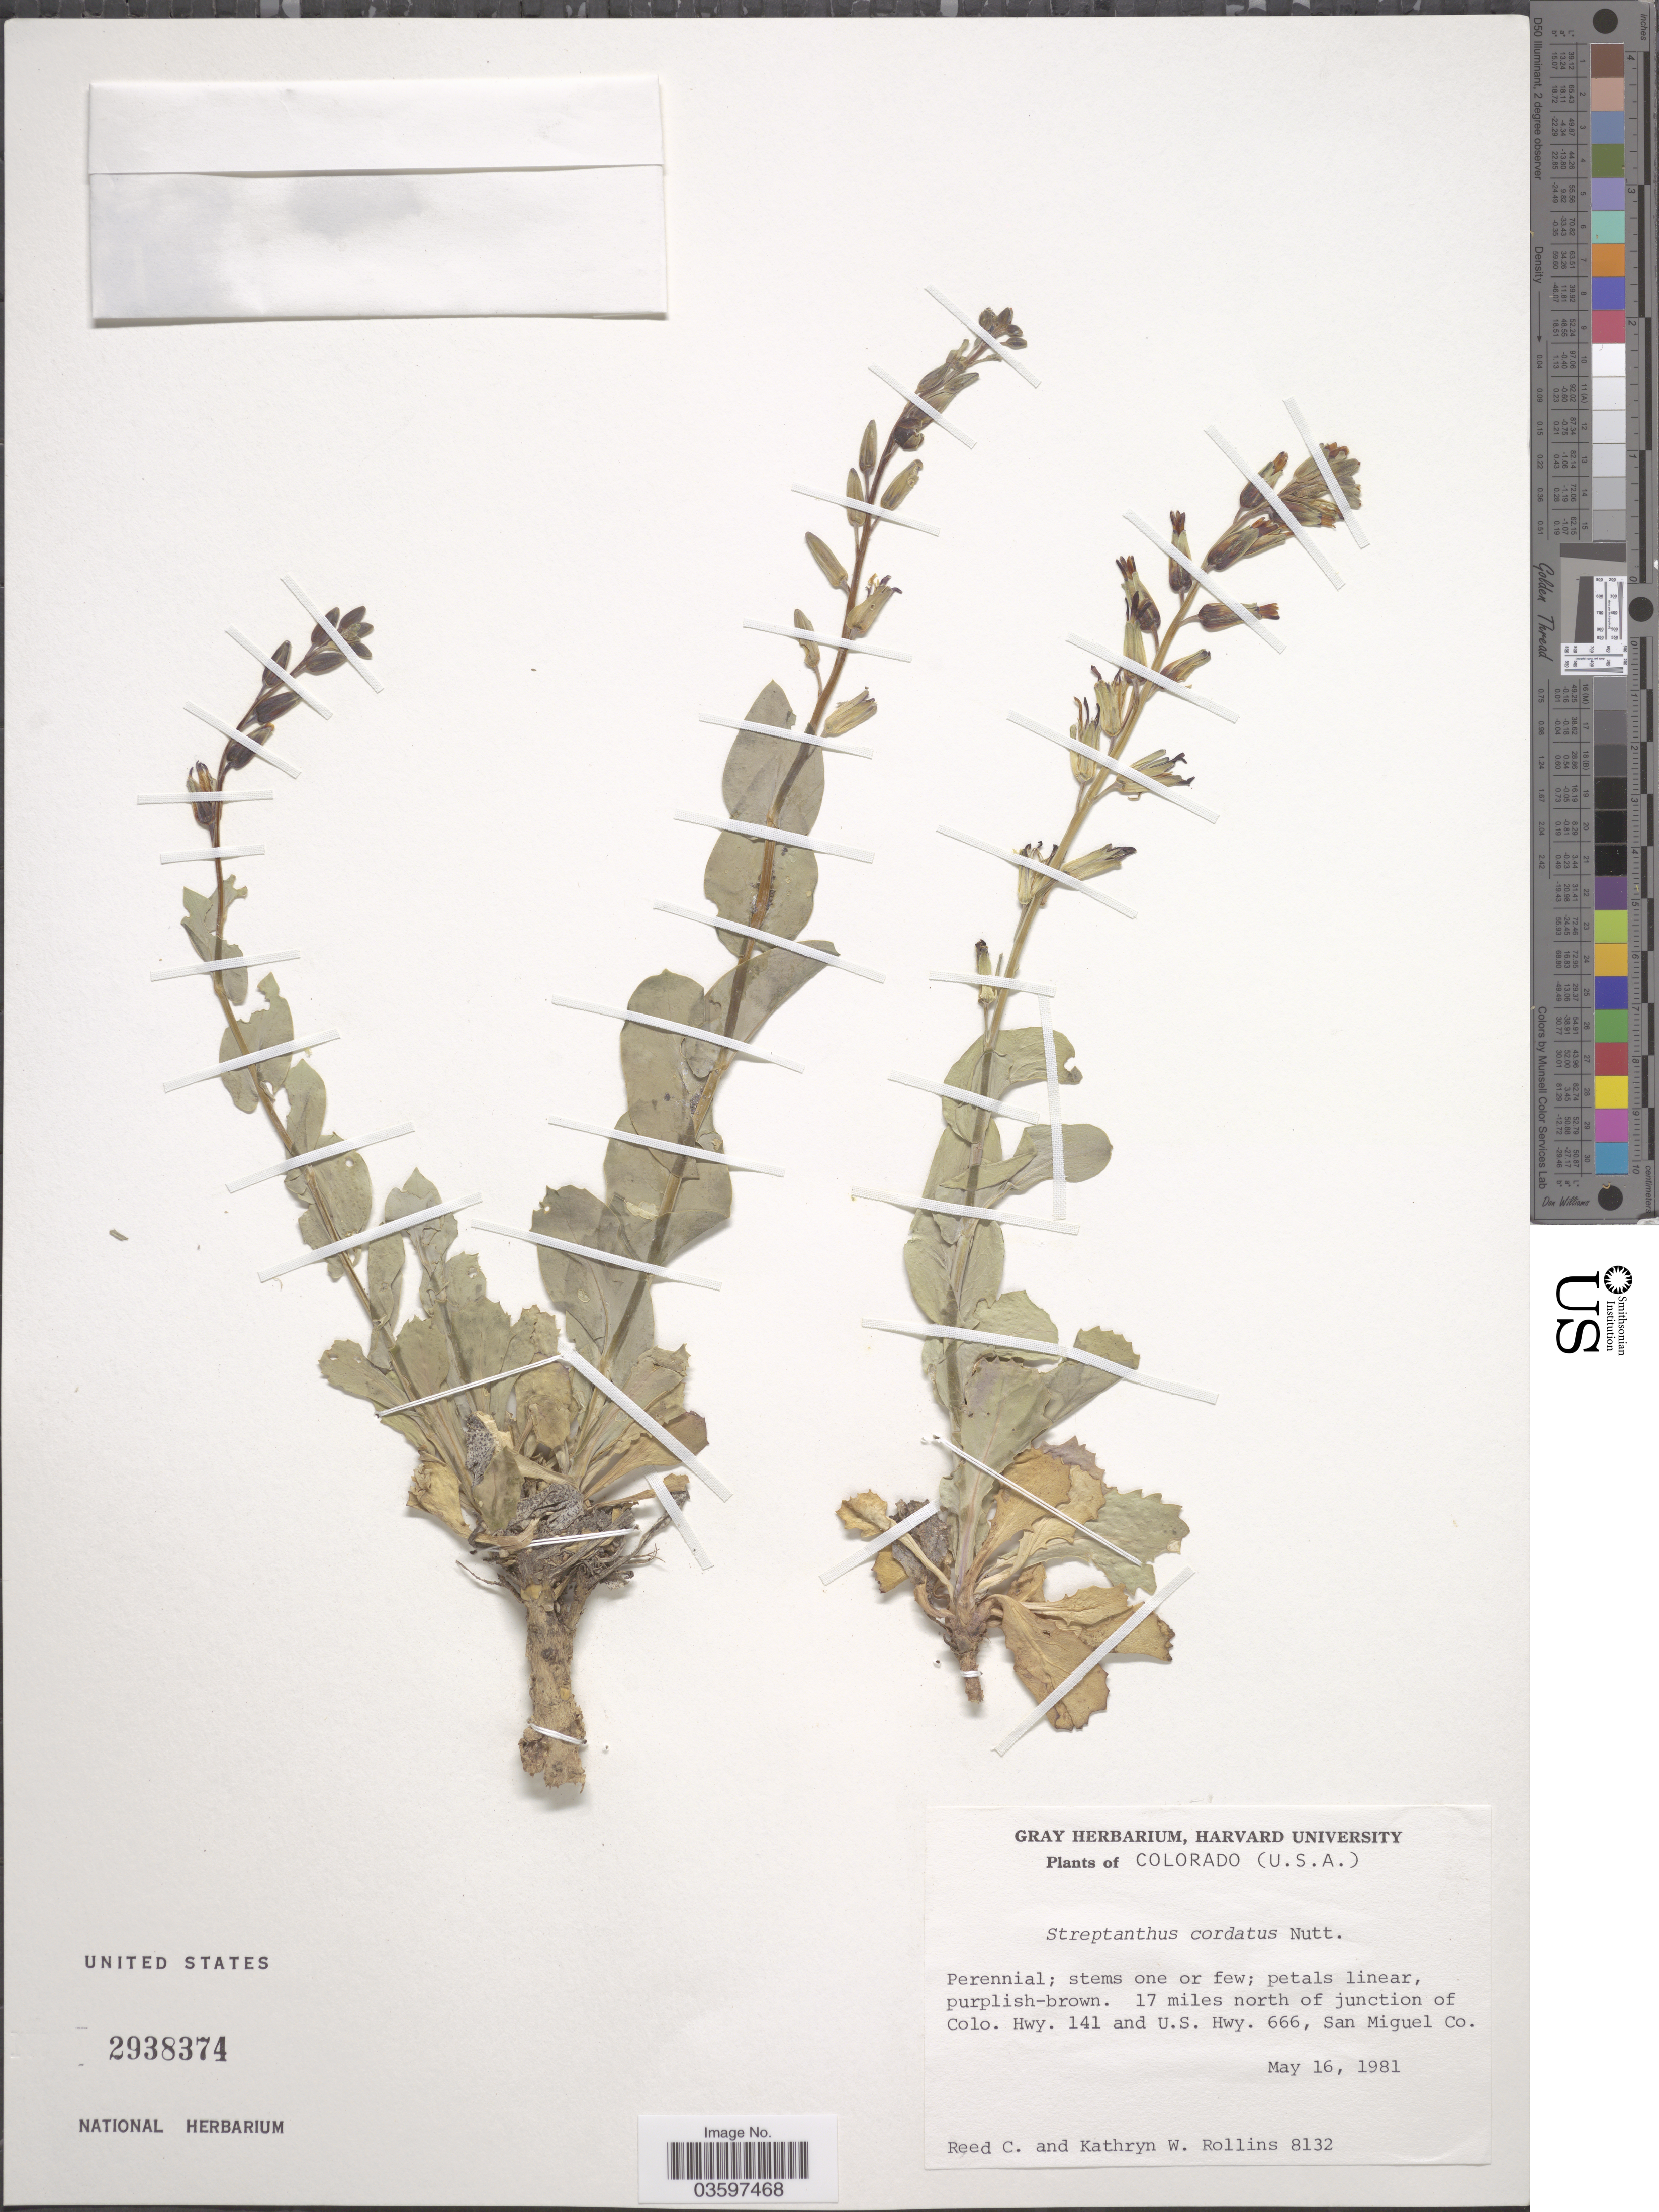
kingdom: Plantae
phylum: Tracheophyta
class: Magnoliopsida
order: Brassicales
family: Brassicaceae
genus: Streptanthus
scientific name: Streptanthus cordatus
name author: Nutt. ex Torr. & A. Gray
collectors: R. C. Rollins & K. W. Rollins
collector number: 8132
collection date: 1981-05-16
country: United States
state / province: Colorado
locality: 17 miles north of junction of Colo. Hwy. 141 and U.S. Hwy. 666, San Miguel Co.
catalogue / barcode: US 2938374